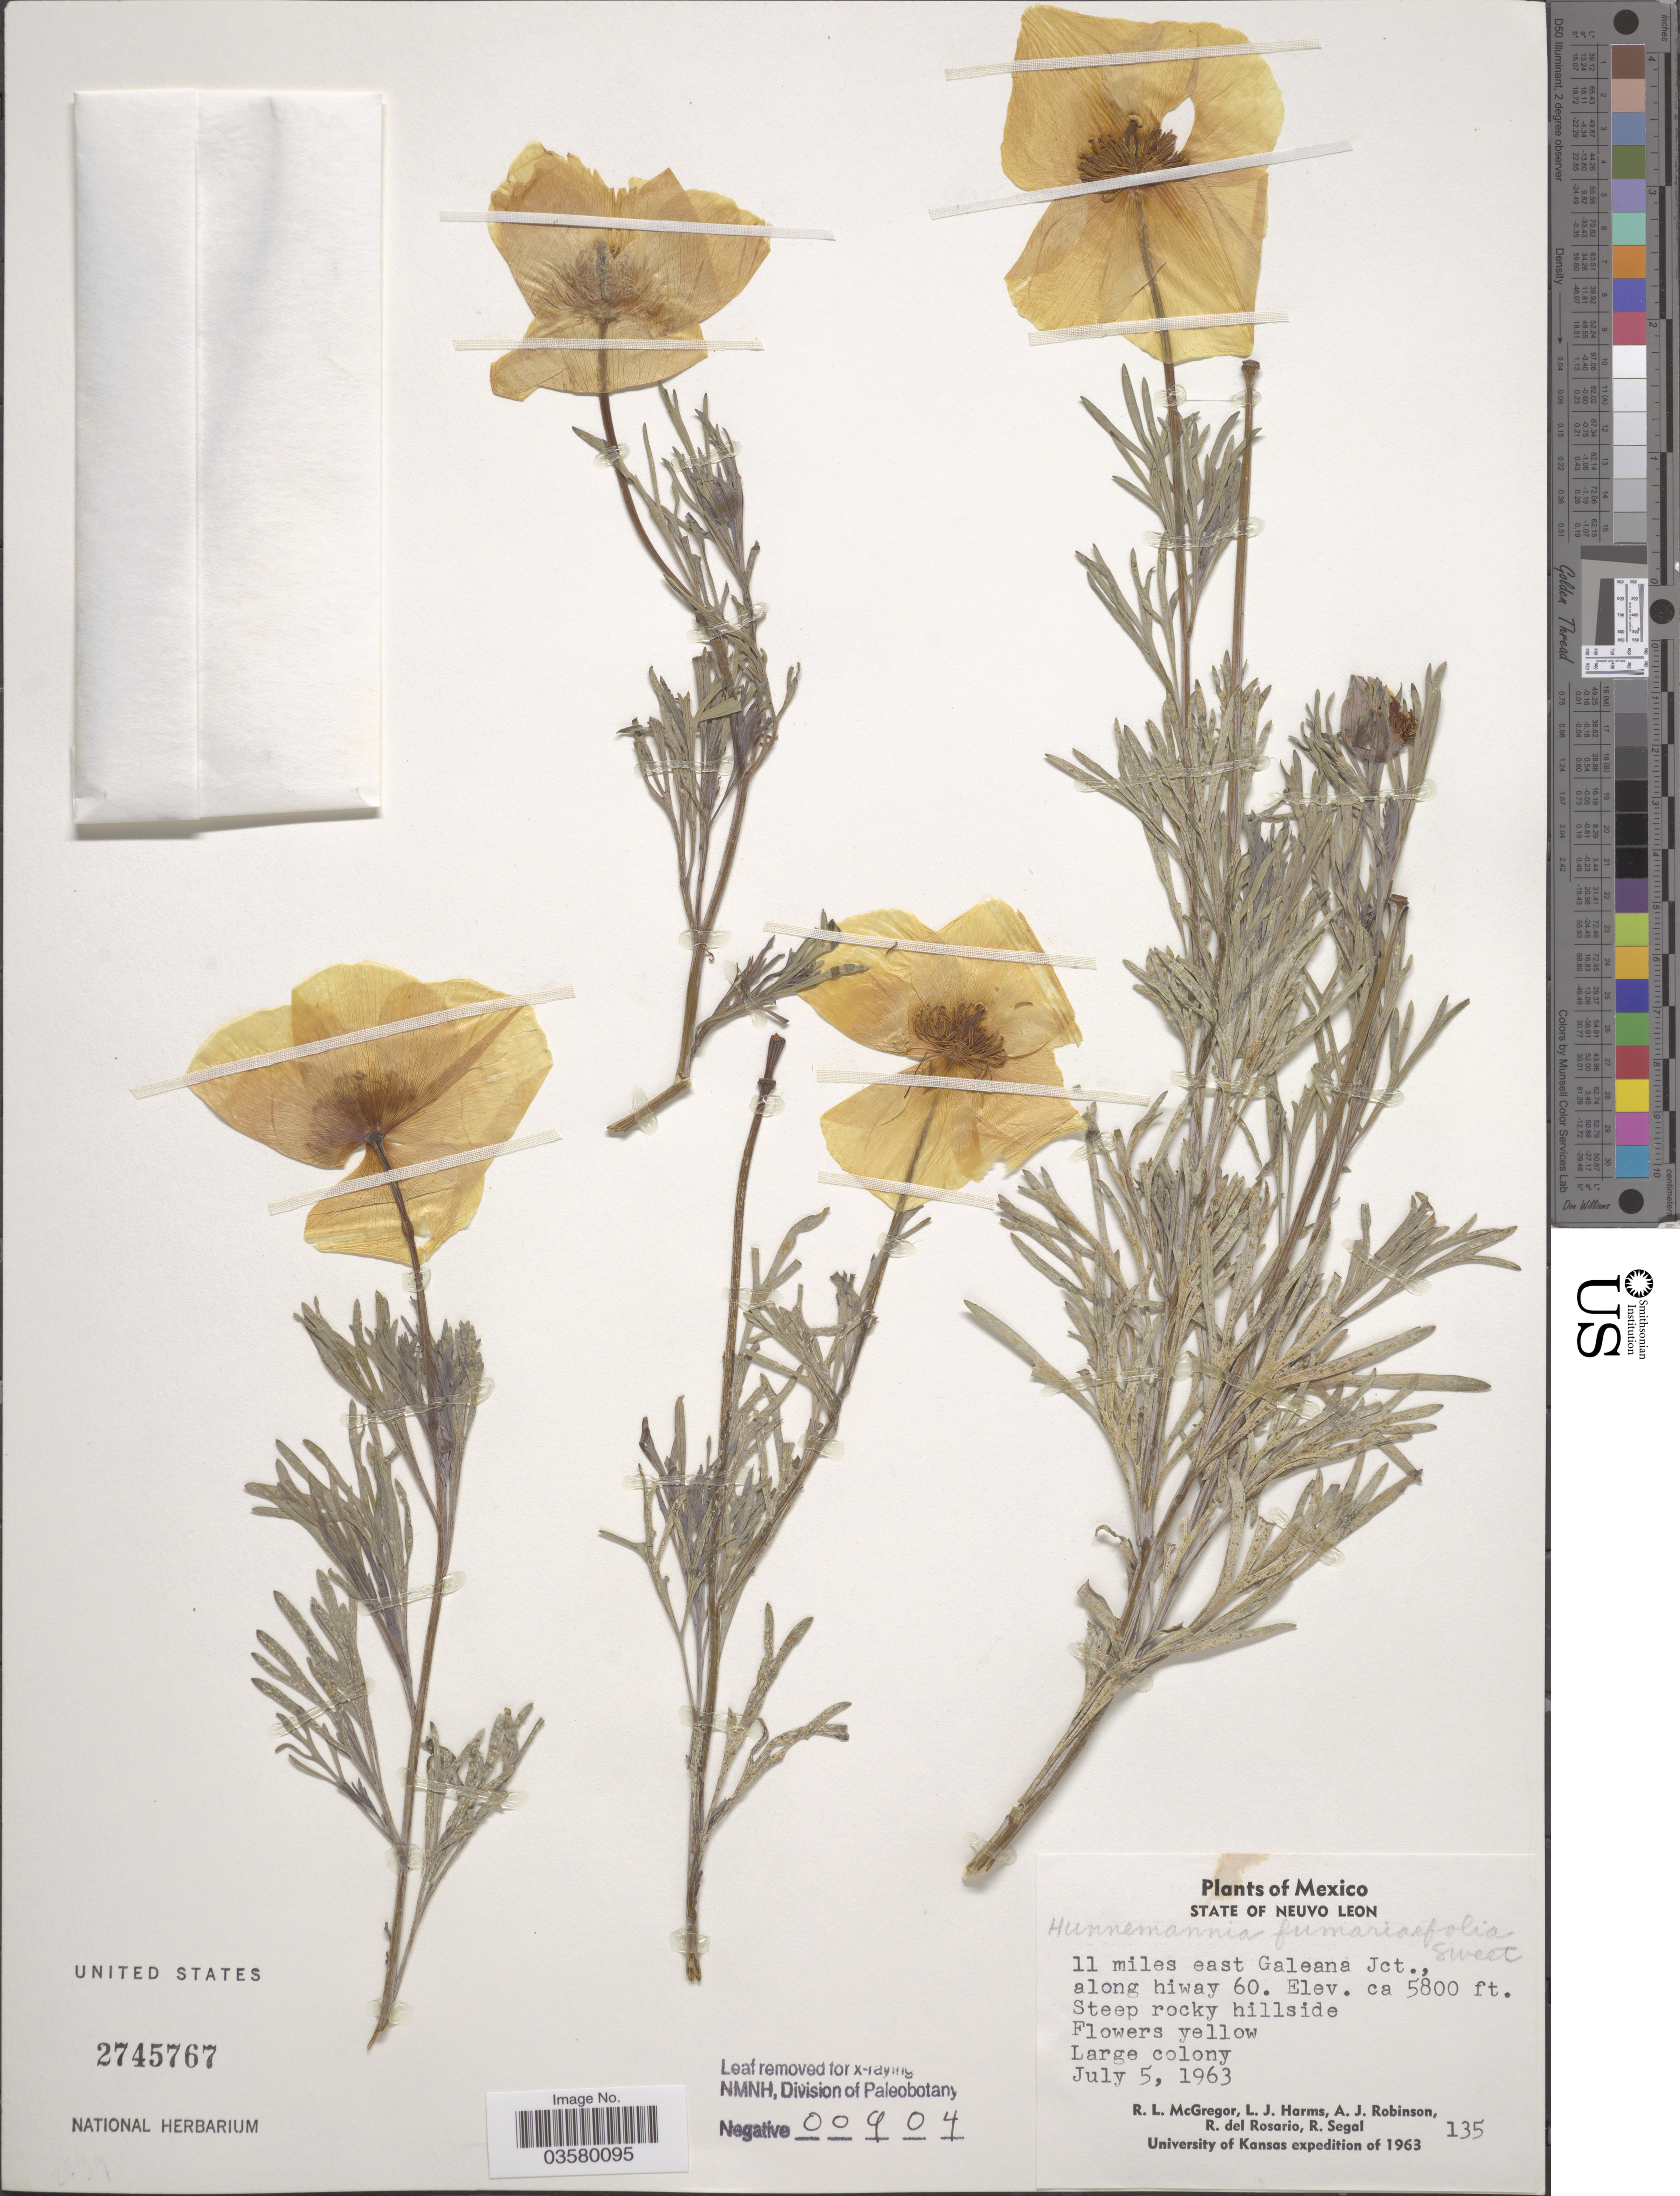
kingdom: Plantae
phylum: Tracheophyta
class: Magnoliopsida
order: Ranunculales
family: Papaveraceae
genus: Hunnemannia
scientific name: Hunnemannia fumariifolia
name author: Sweet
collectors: R. McGregor, L. Harms, A. J. Robinson, R. del Rosario & R. Segal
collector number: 135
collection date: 1963-07-05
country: Mexico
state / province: Nuevo León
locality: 11 miles east Galeana Jct., along hiway 60.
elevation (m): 1768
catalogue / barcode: US 2745767